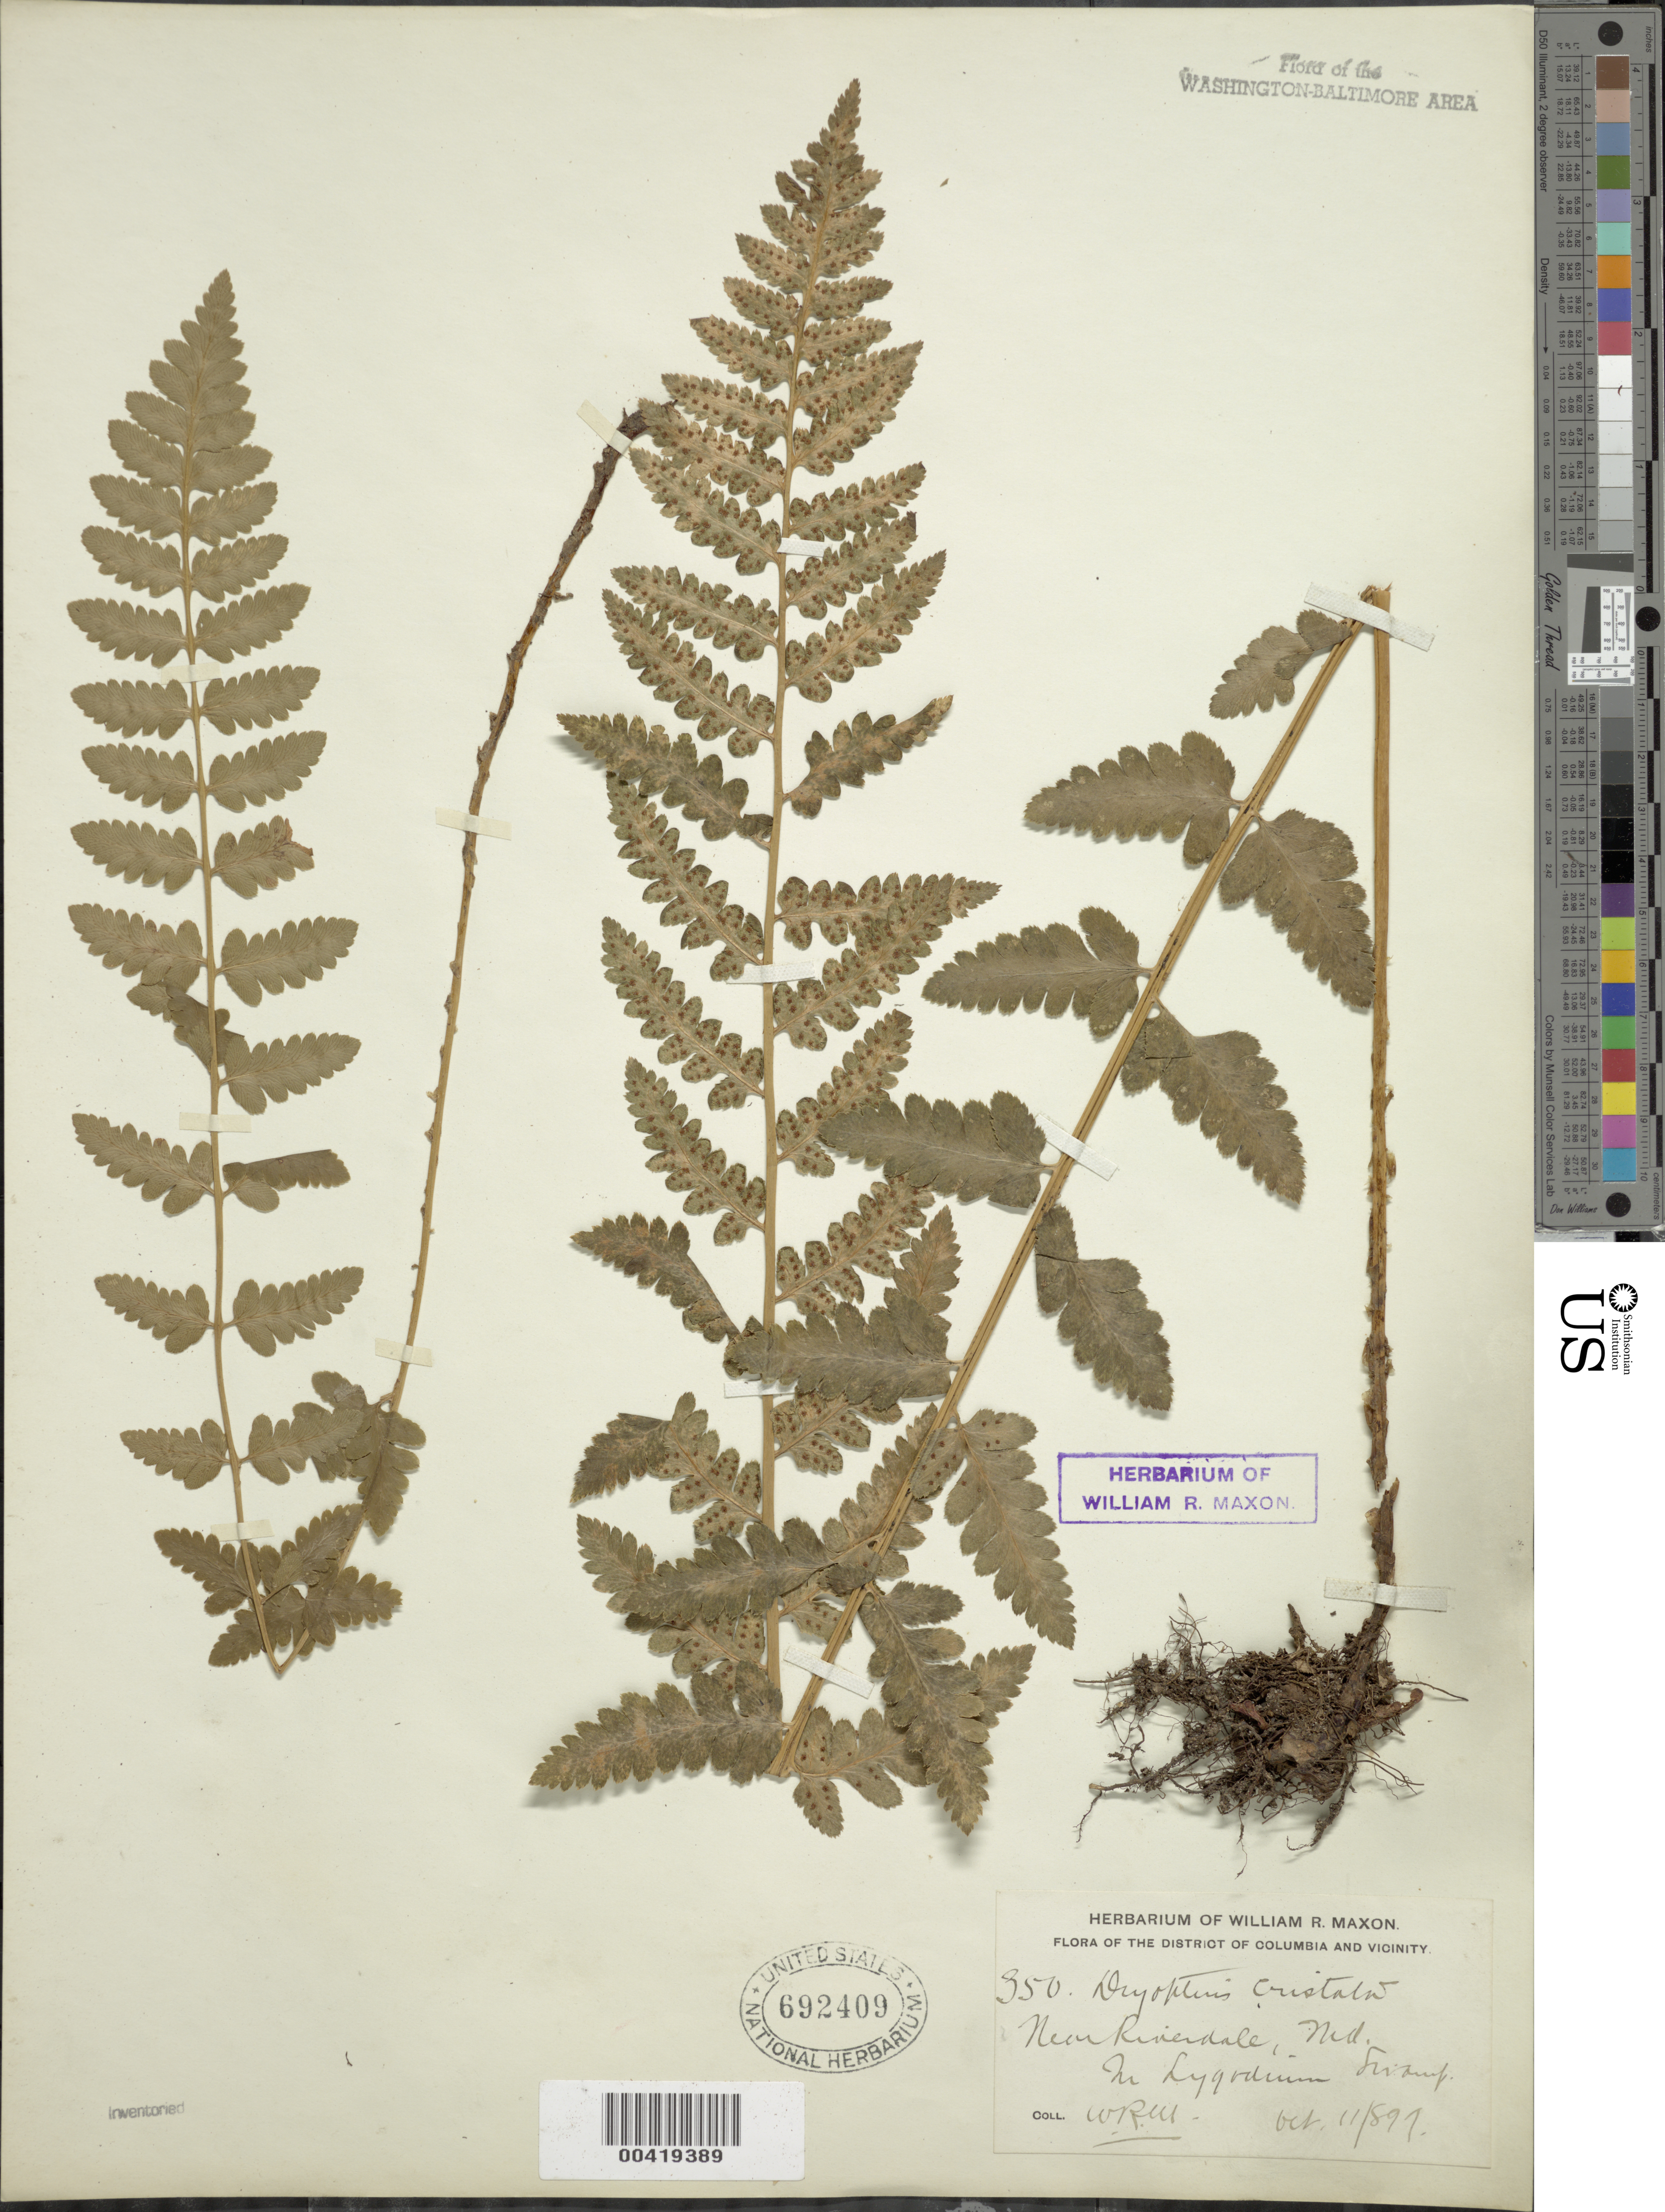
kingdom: Plantae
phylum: Tracheophyta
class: Polypodiopsida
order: Polypodiales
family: Dryopteridaceae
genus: Dryopteris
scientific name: Dryopteris cristata var. spinulosa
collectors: W. R. Maxon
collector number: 350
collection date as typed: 11 Oct 1899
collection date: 1899-10-11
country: United States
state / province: Maryland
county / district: Prince George's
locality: Riverdale vicinity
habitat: In lygodium swamp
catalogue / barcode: US 692409